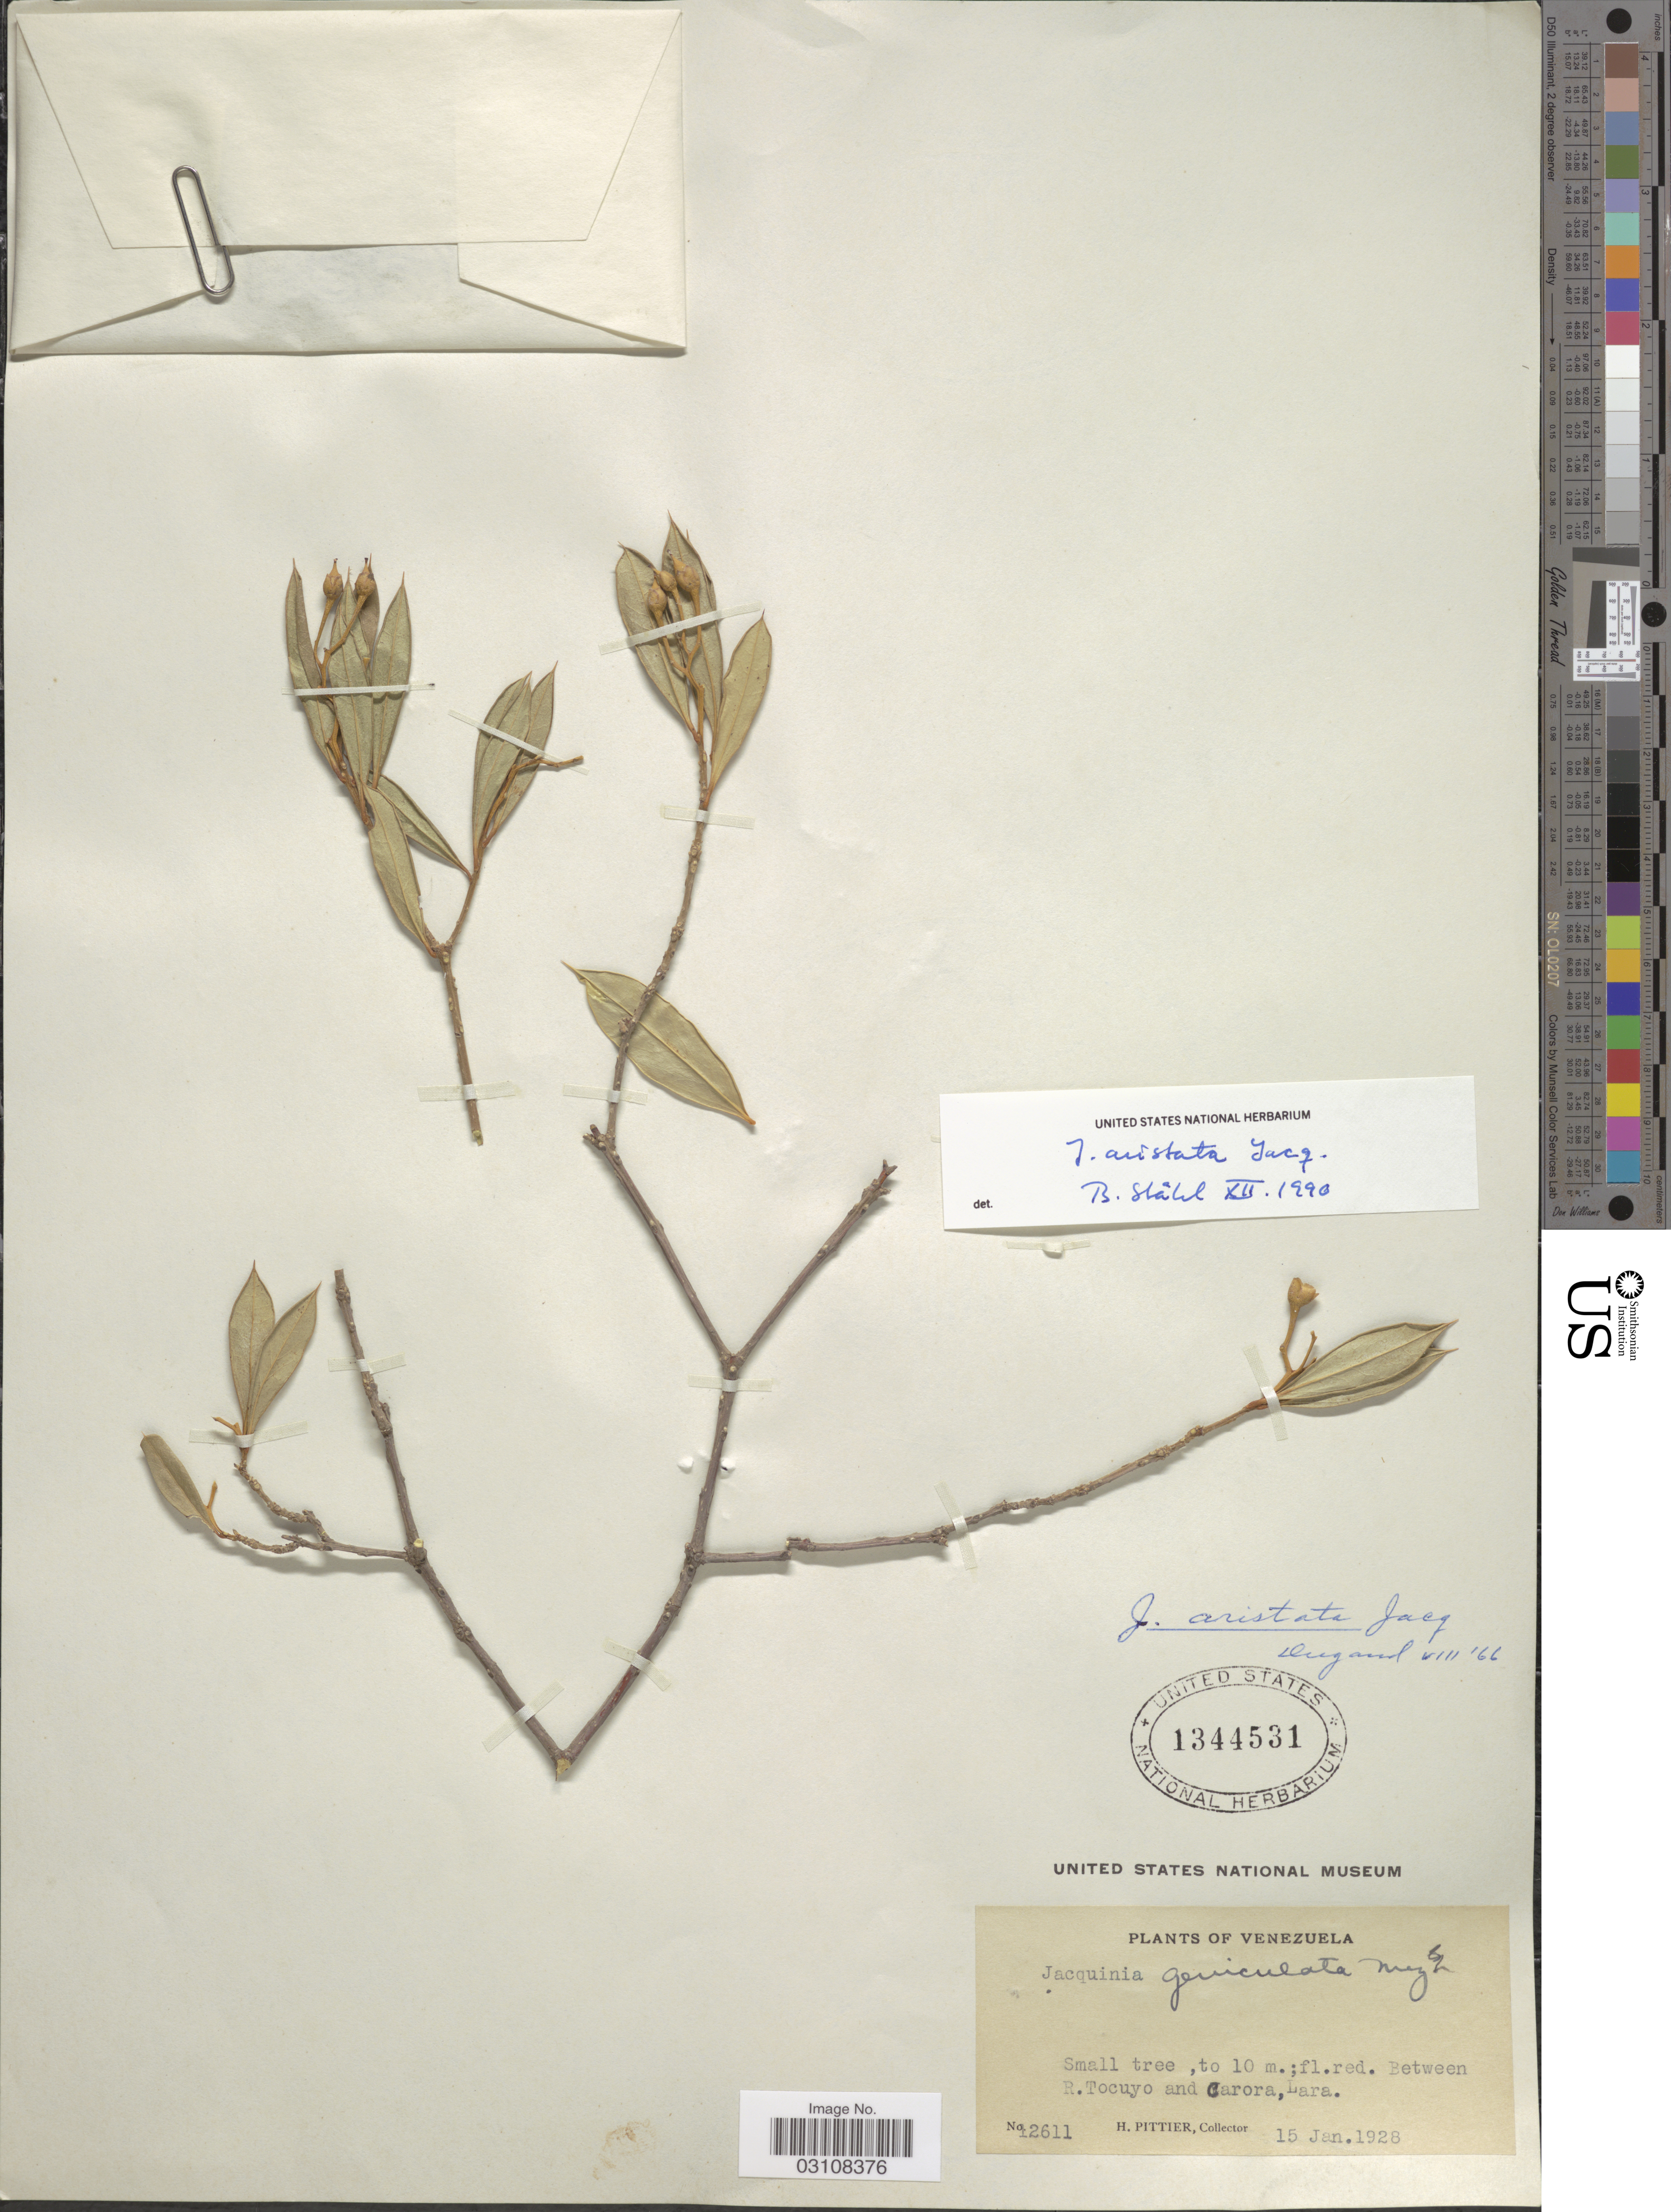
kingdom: Plantae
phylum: Tracheophyta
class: Magnoliopsida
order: Ericales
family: Primulaceae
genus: Bonellia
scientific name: Bonellia frutescens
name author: (Mill.) B. Ståhl & Källersjö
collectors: H. F. Pittier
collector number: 12611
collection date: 1928-01-15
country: Venezuela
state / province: Lara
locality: Between R. Tocuyo and Carora.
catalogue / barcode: US 1344531